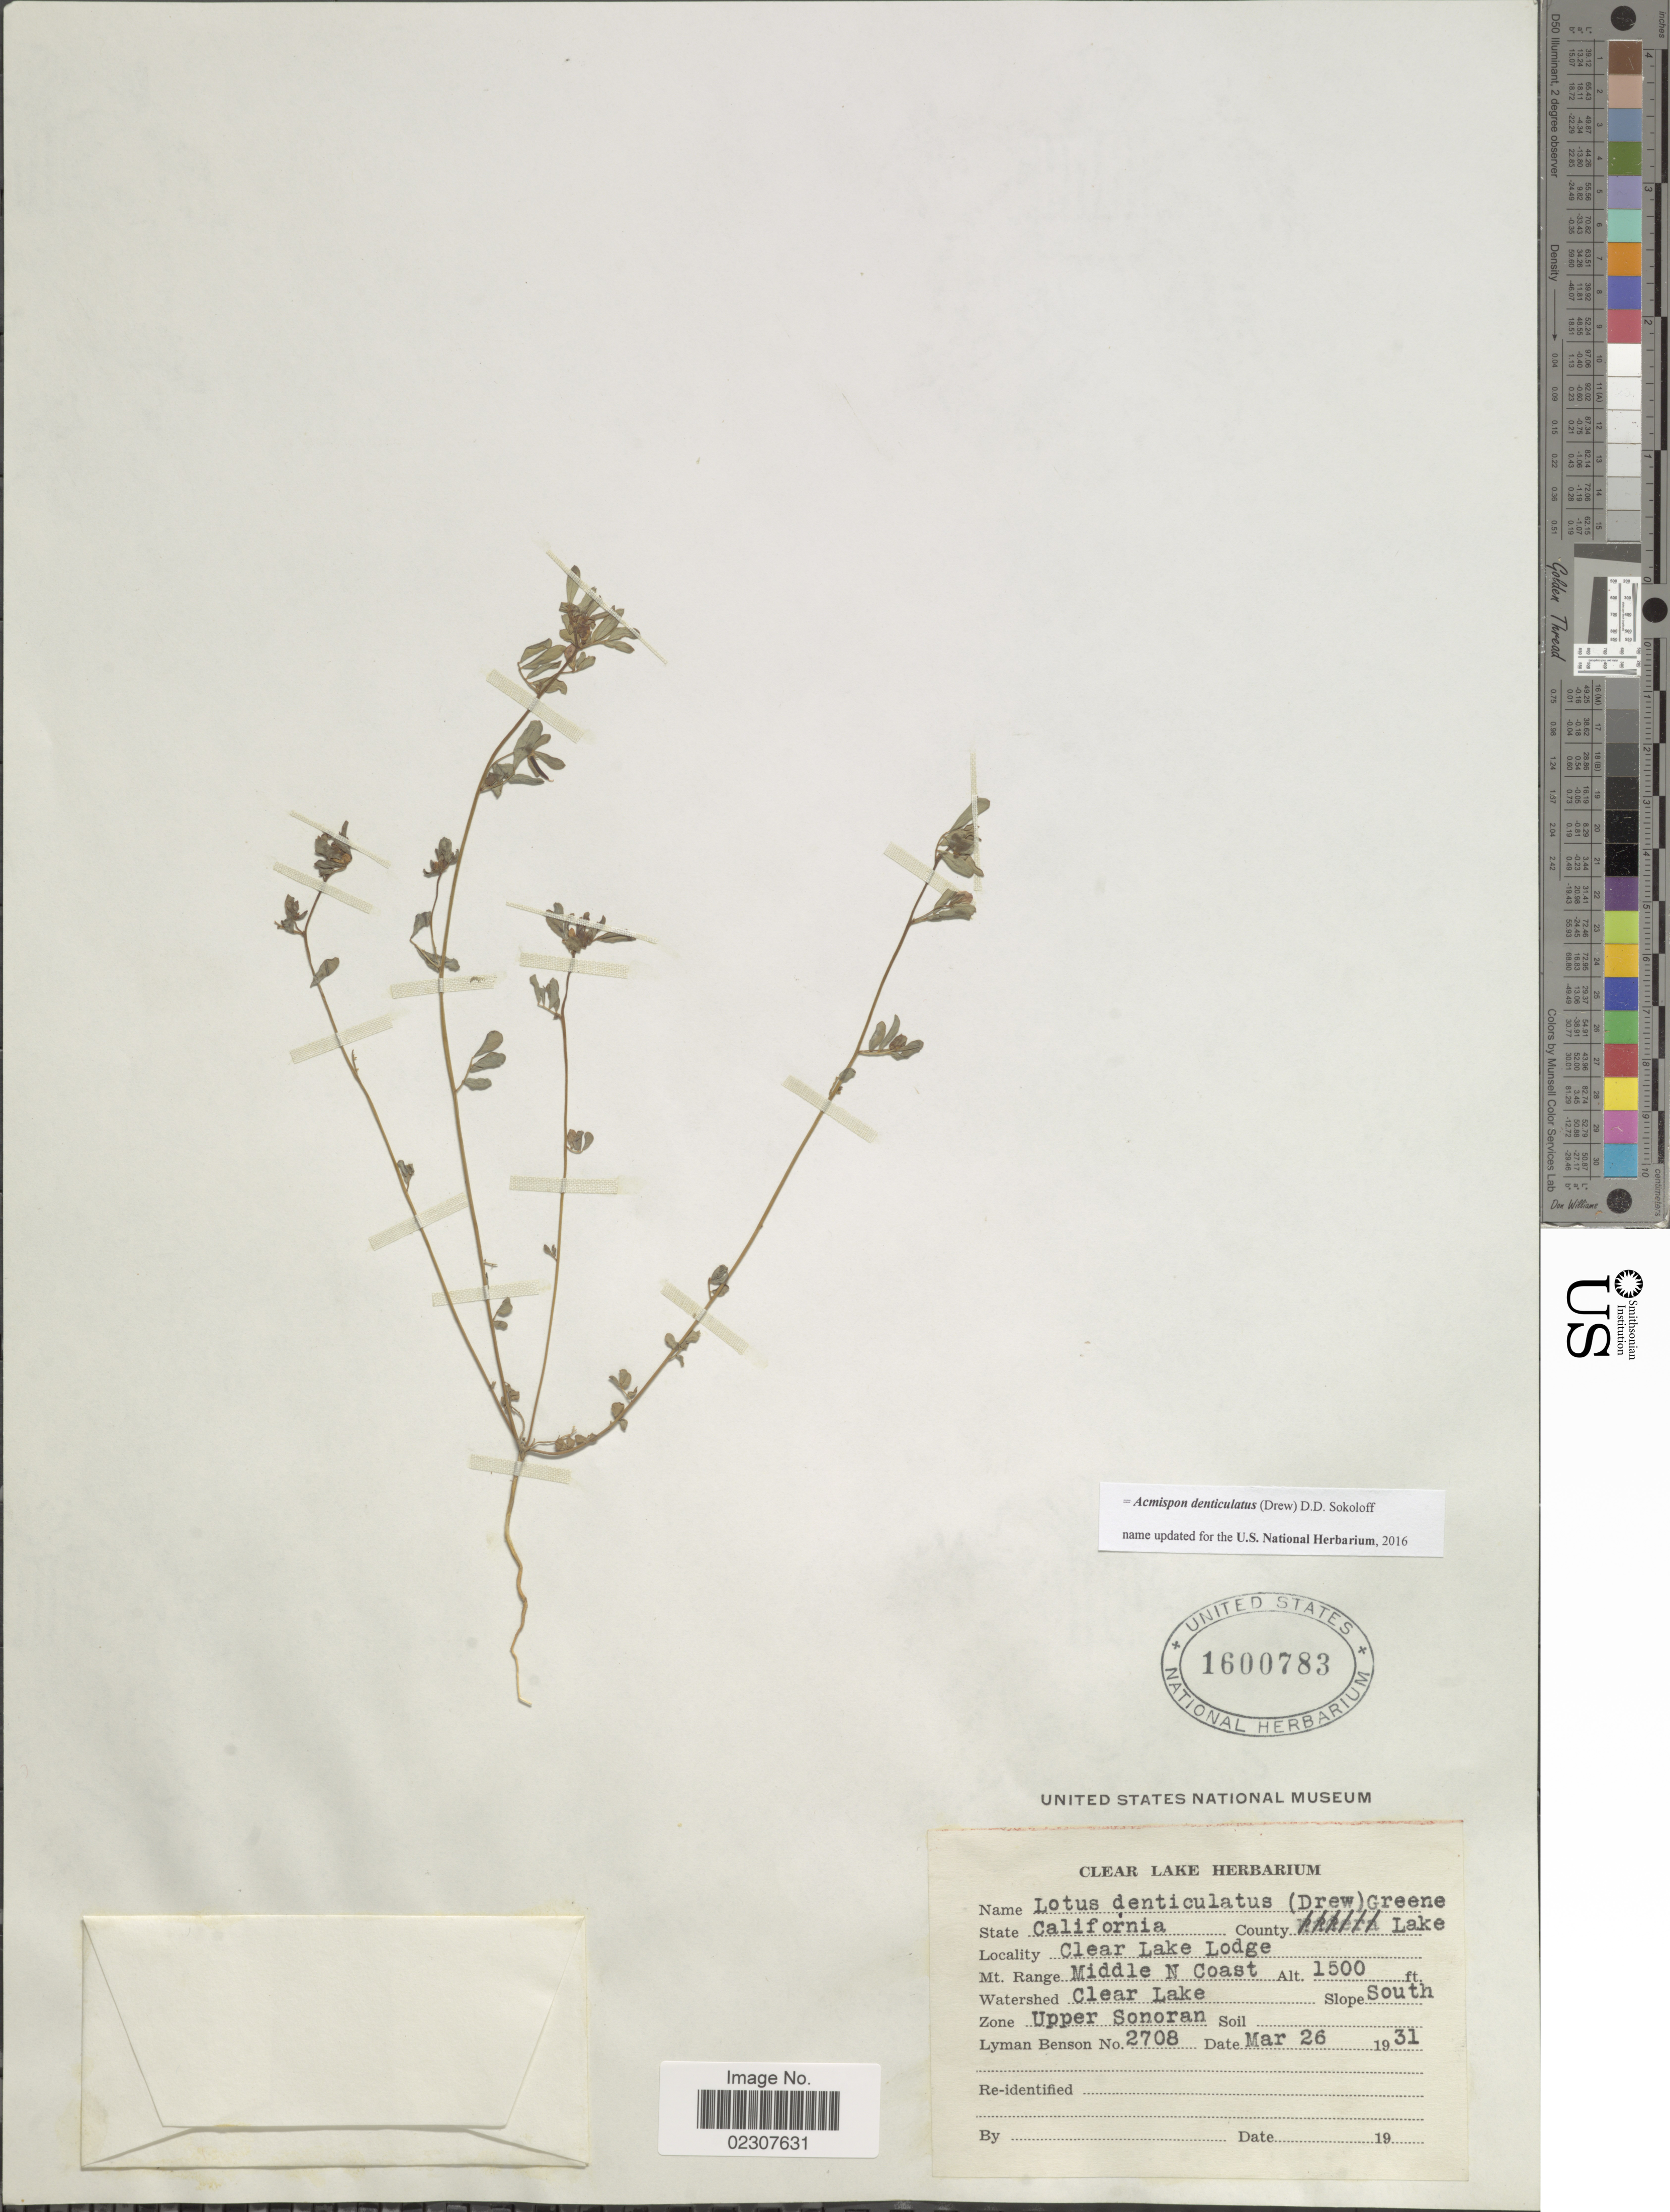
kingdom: Plantae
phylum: Tracheophyta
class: Magnoliopsida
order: Fabales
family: Fabaceae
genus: Acmispon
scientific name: Acmispon denticulatus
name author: (Drew) D.D. Sokoloff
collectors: L. D. Benson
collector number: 2708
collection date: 1931-03-26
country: United States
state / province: California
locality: Lake, Clear Lake Lodge, Mt Range Middle N Coast, Watershed Clear Lake, Zone Upper Sonoran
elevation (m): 457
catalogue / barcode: US 1600783